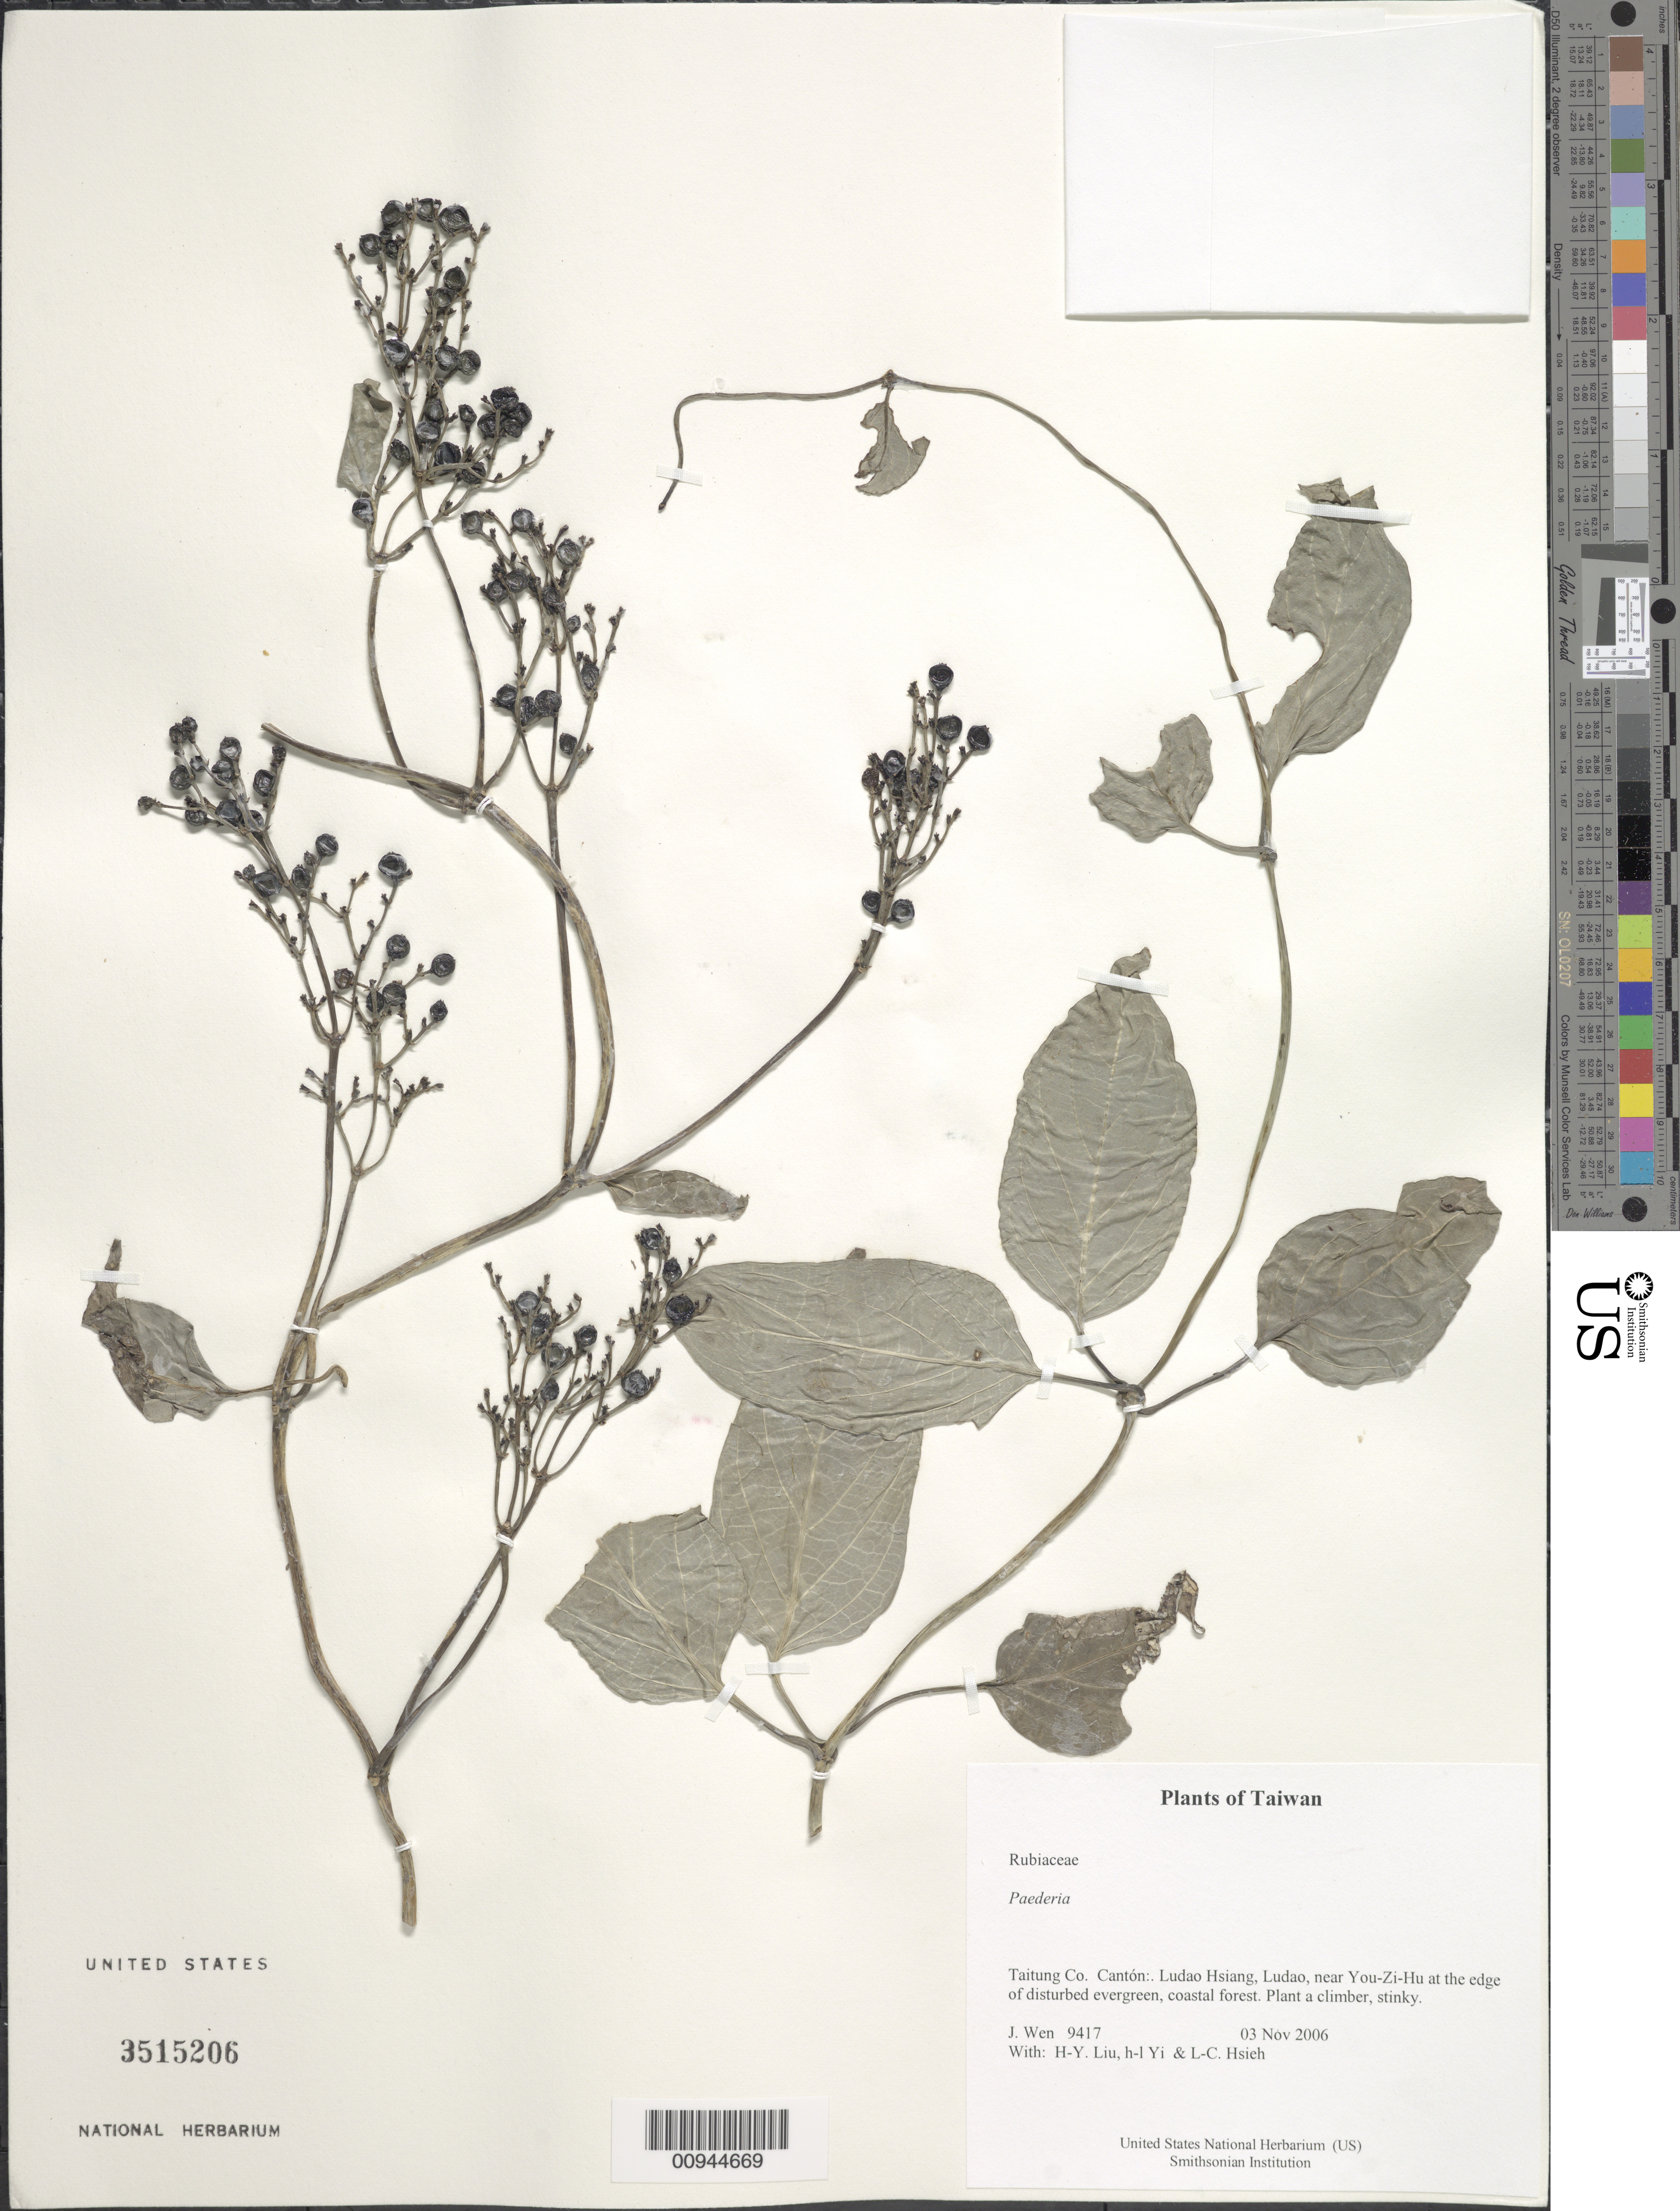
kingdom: Plantae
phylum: Tracheophyta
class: Magnoliopsida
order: Gentianales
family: Rubiaceae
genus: Paederia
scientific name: Paederia sp.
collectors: J. Wen, H. Liu & L. Hsieh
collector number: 9417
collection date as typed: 03 Nov 2006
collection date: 2006-11-03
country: Taiwan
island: Taiwan [Formosa]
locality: Ludao Hsiang, Ludao, near You-Zi-Hu at the edge of disturbed evergreen, coastal forest.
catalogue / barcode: US 3515206